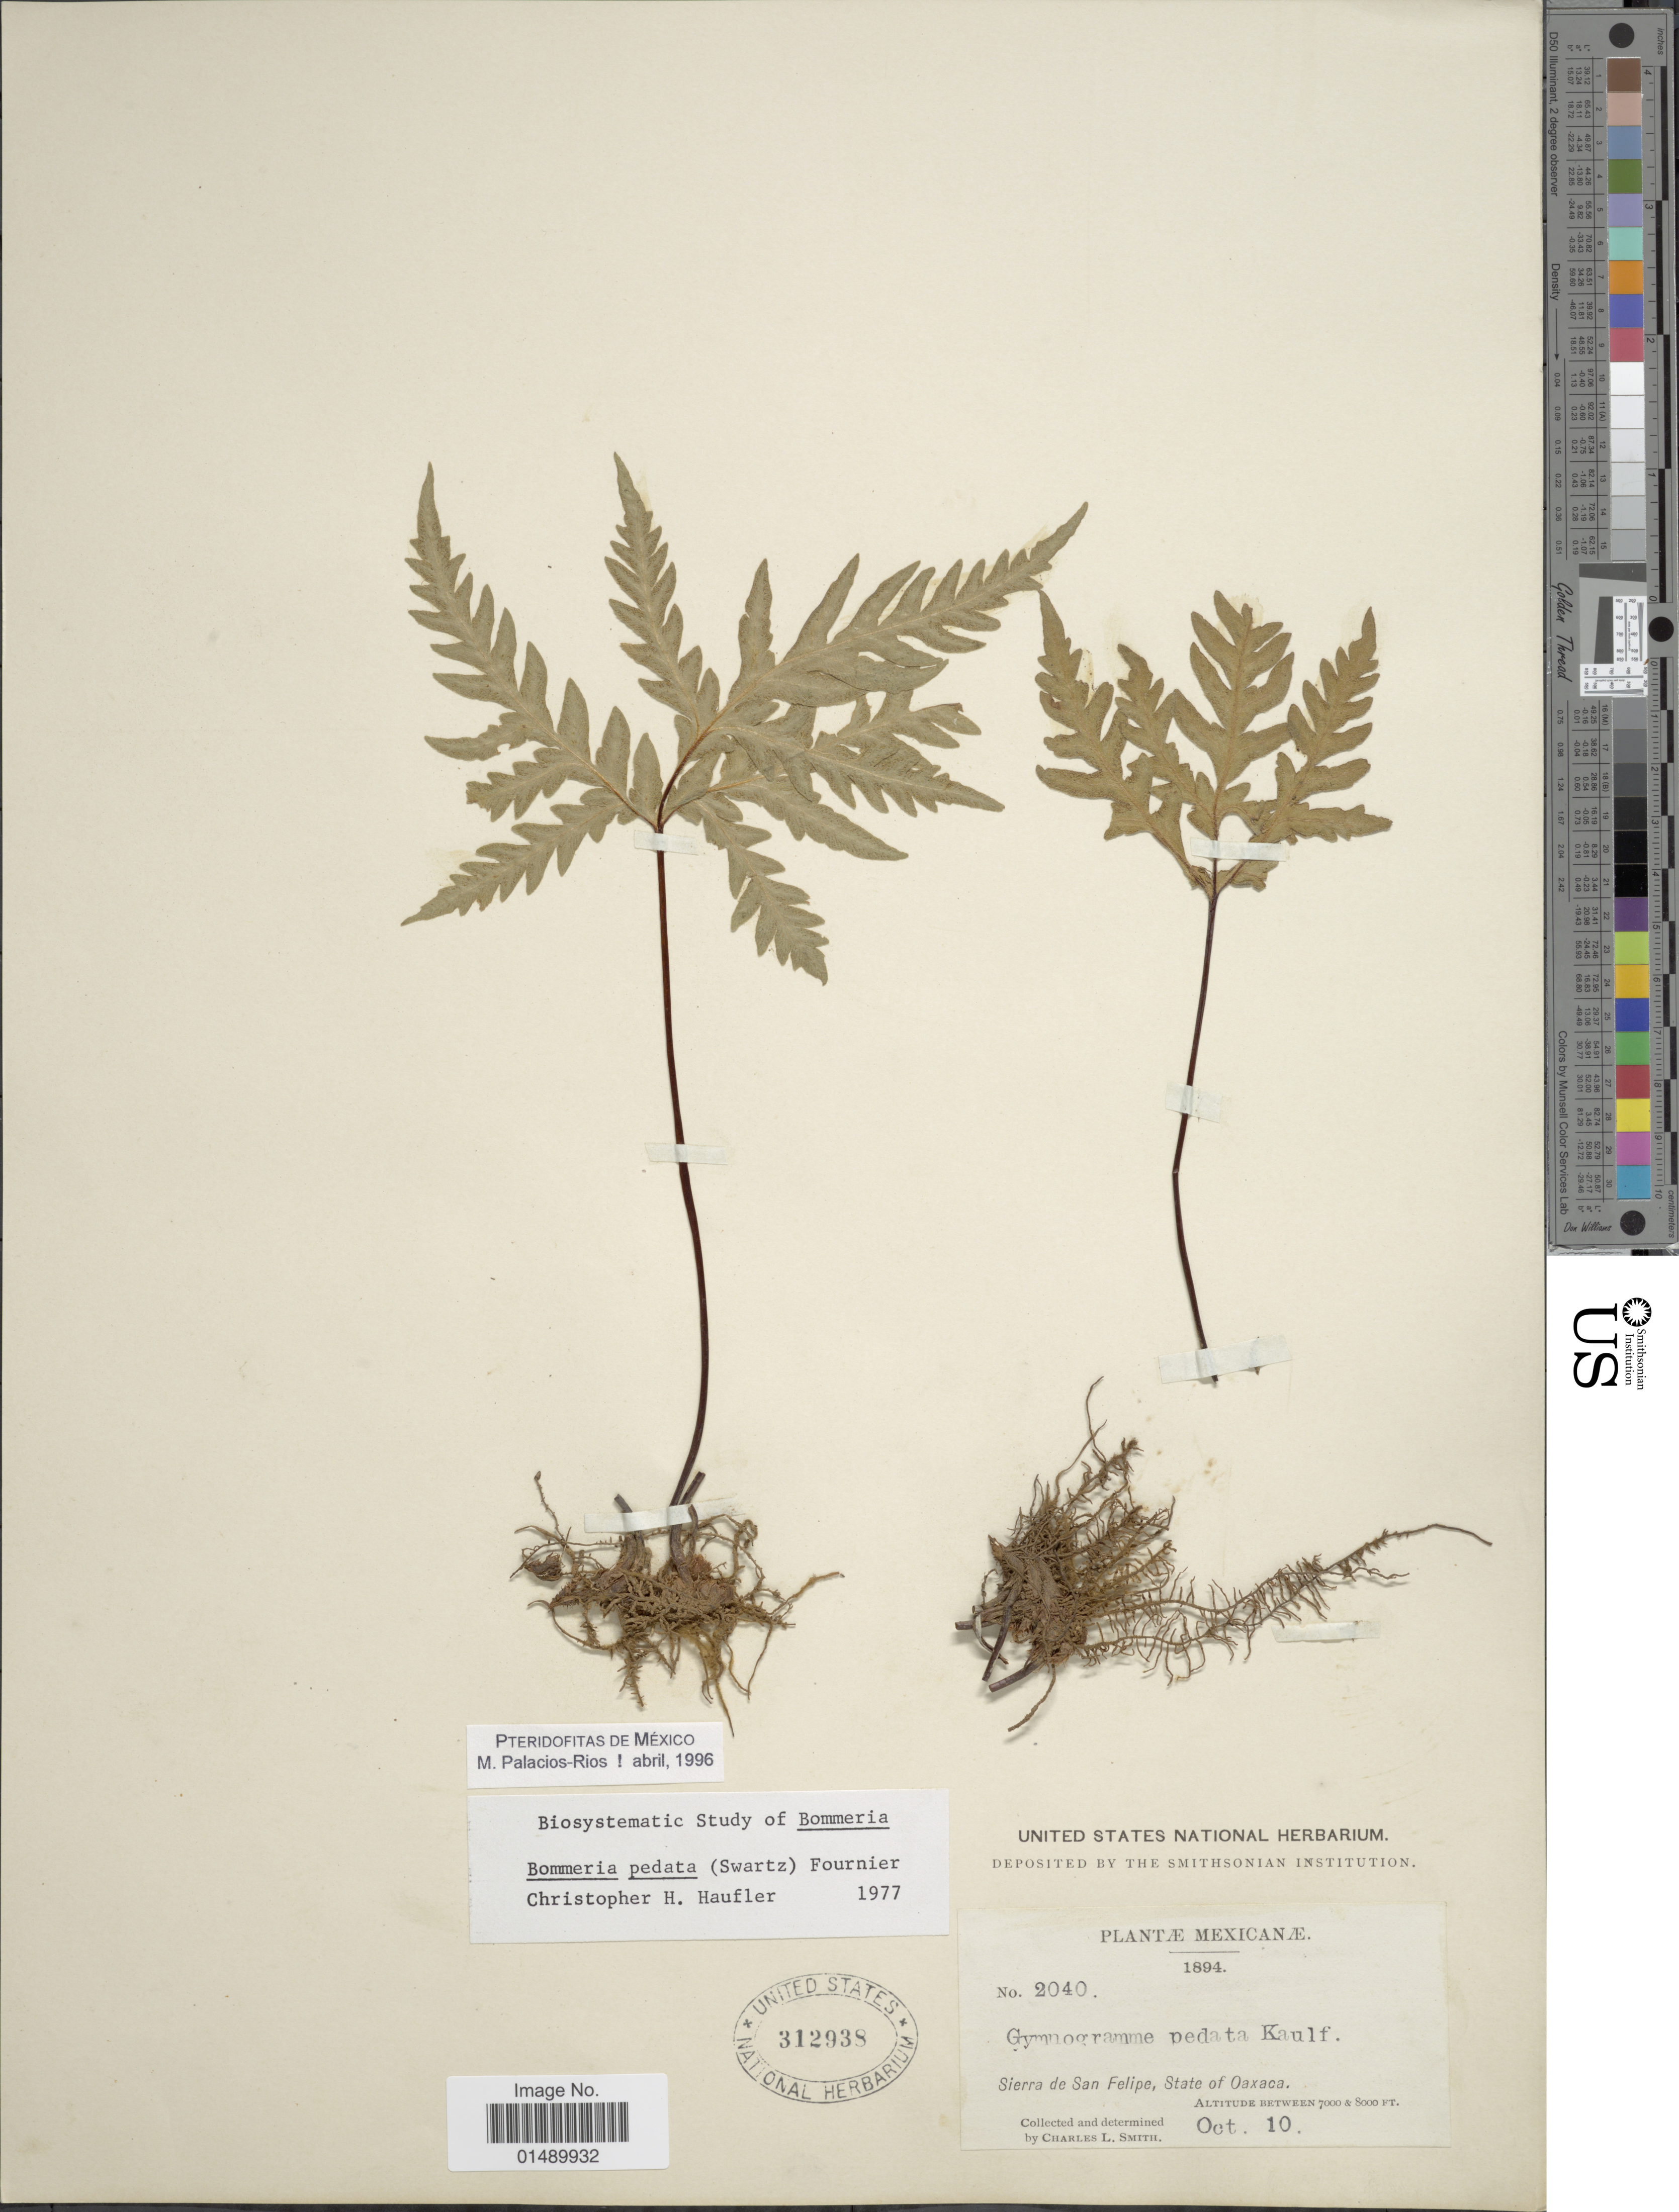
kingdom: Plantae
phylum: Tracheophyta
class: Polypodiopsida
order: Polypodiales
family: Pteridaceae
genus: Bommeria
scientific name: Bommeria pedata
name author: (Sw.) E. Fourn.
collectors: C. L. Smith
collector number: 2040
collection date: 1894-10-10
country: Mexico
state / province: Oaxaca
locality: Mexicanae, Sierra de San Felipe.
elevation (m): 2134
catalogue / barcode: US 312938